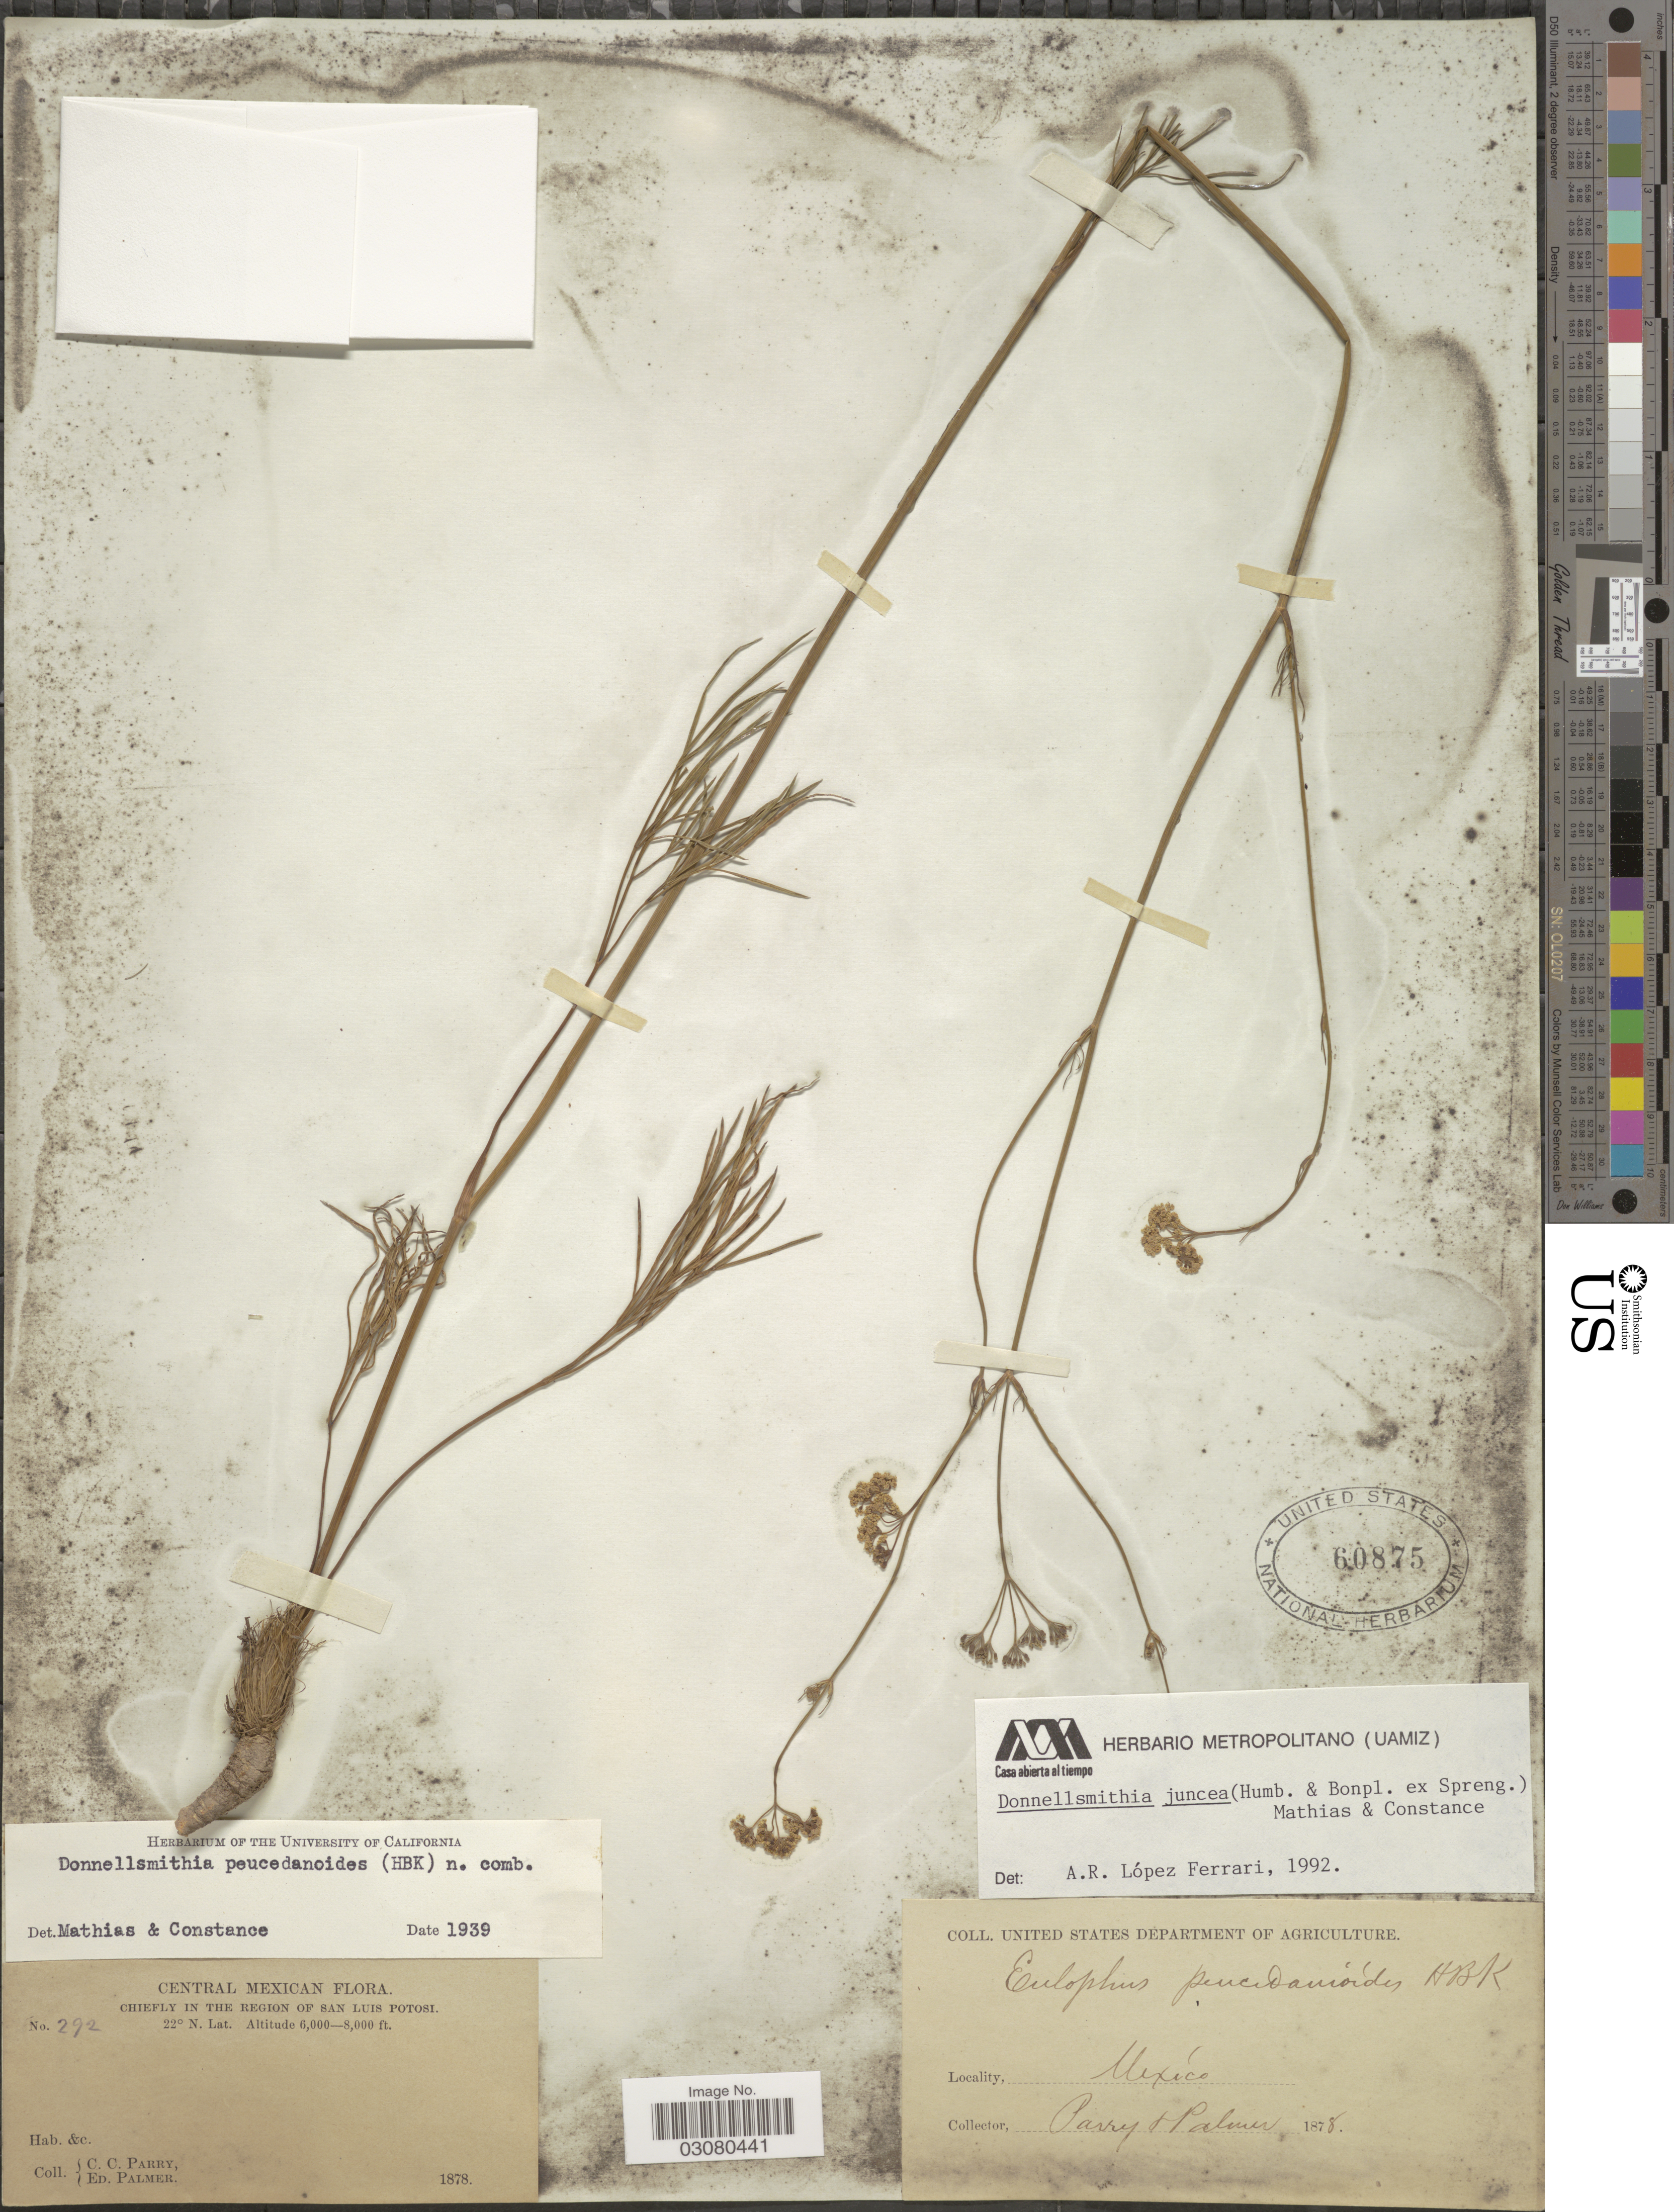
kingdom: Plantae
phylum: Tracheophyta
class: Magnoliopsida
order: Apiales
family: Apiaceae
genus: Donnellsmithia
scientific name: Donnellsmithia juncea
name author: (Humb. & Bonpl. ex Spreng.) Mathias & Constance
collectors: C. C. Parry & E. Palmer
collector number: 292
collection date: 1878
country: Mexico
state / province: San Luis Potosí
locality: Central Mexican. Chiefly in the region of San Luis Potosí.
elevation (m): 1829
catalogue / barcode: US 60875